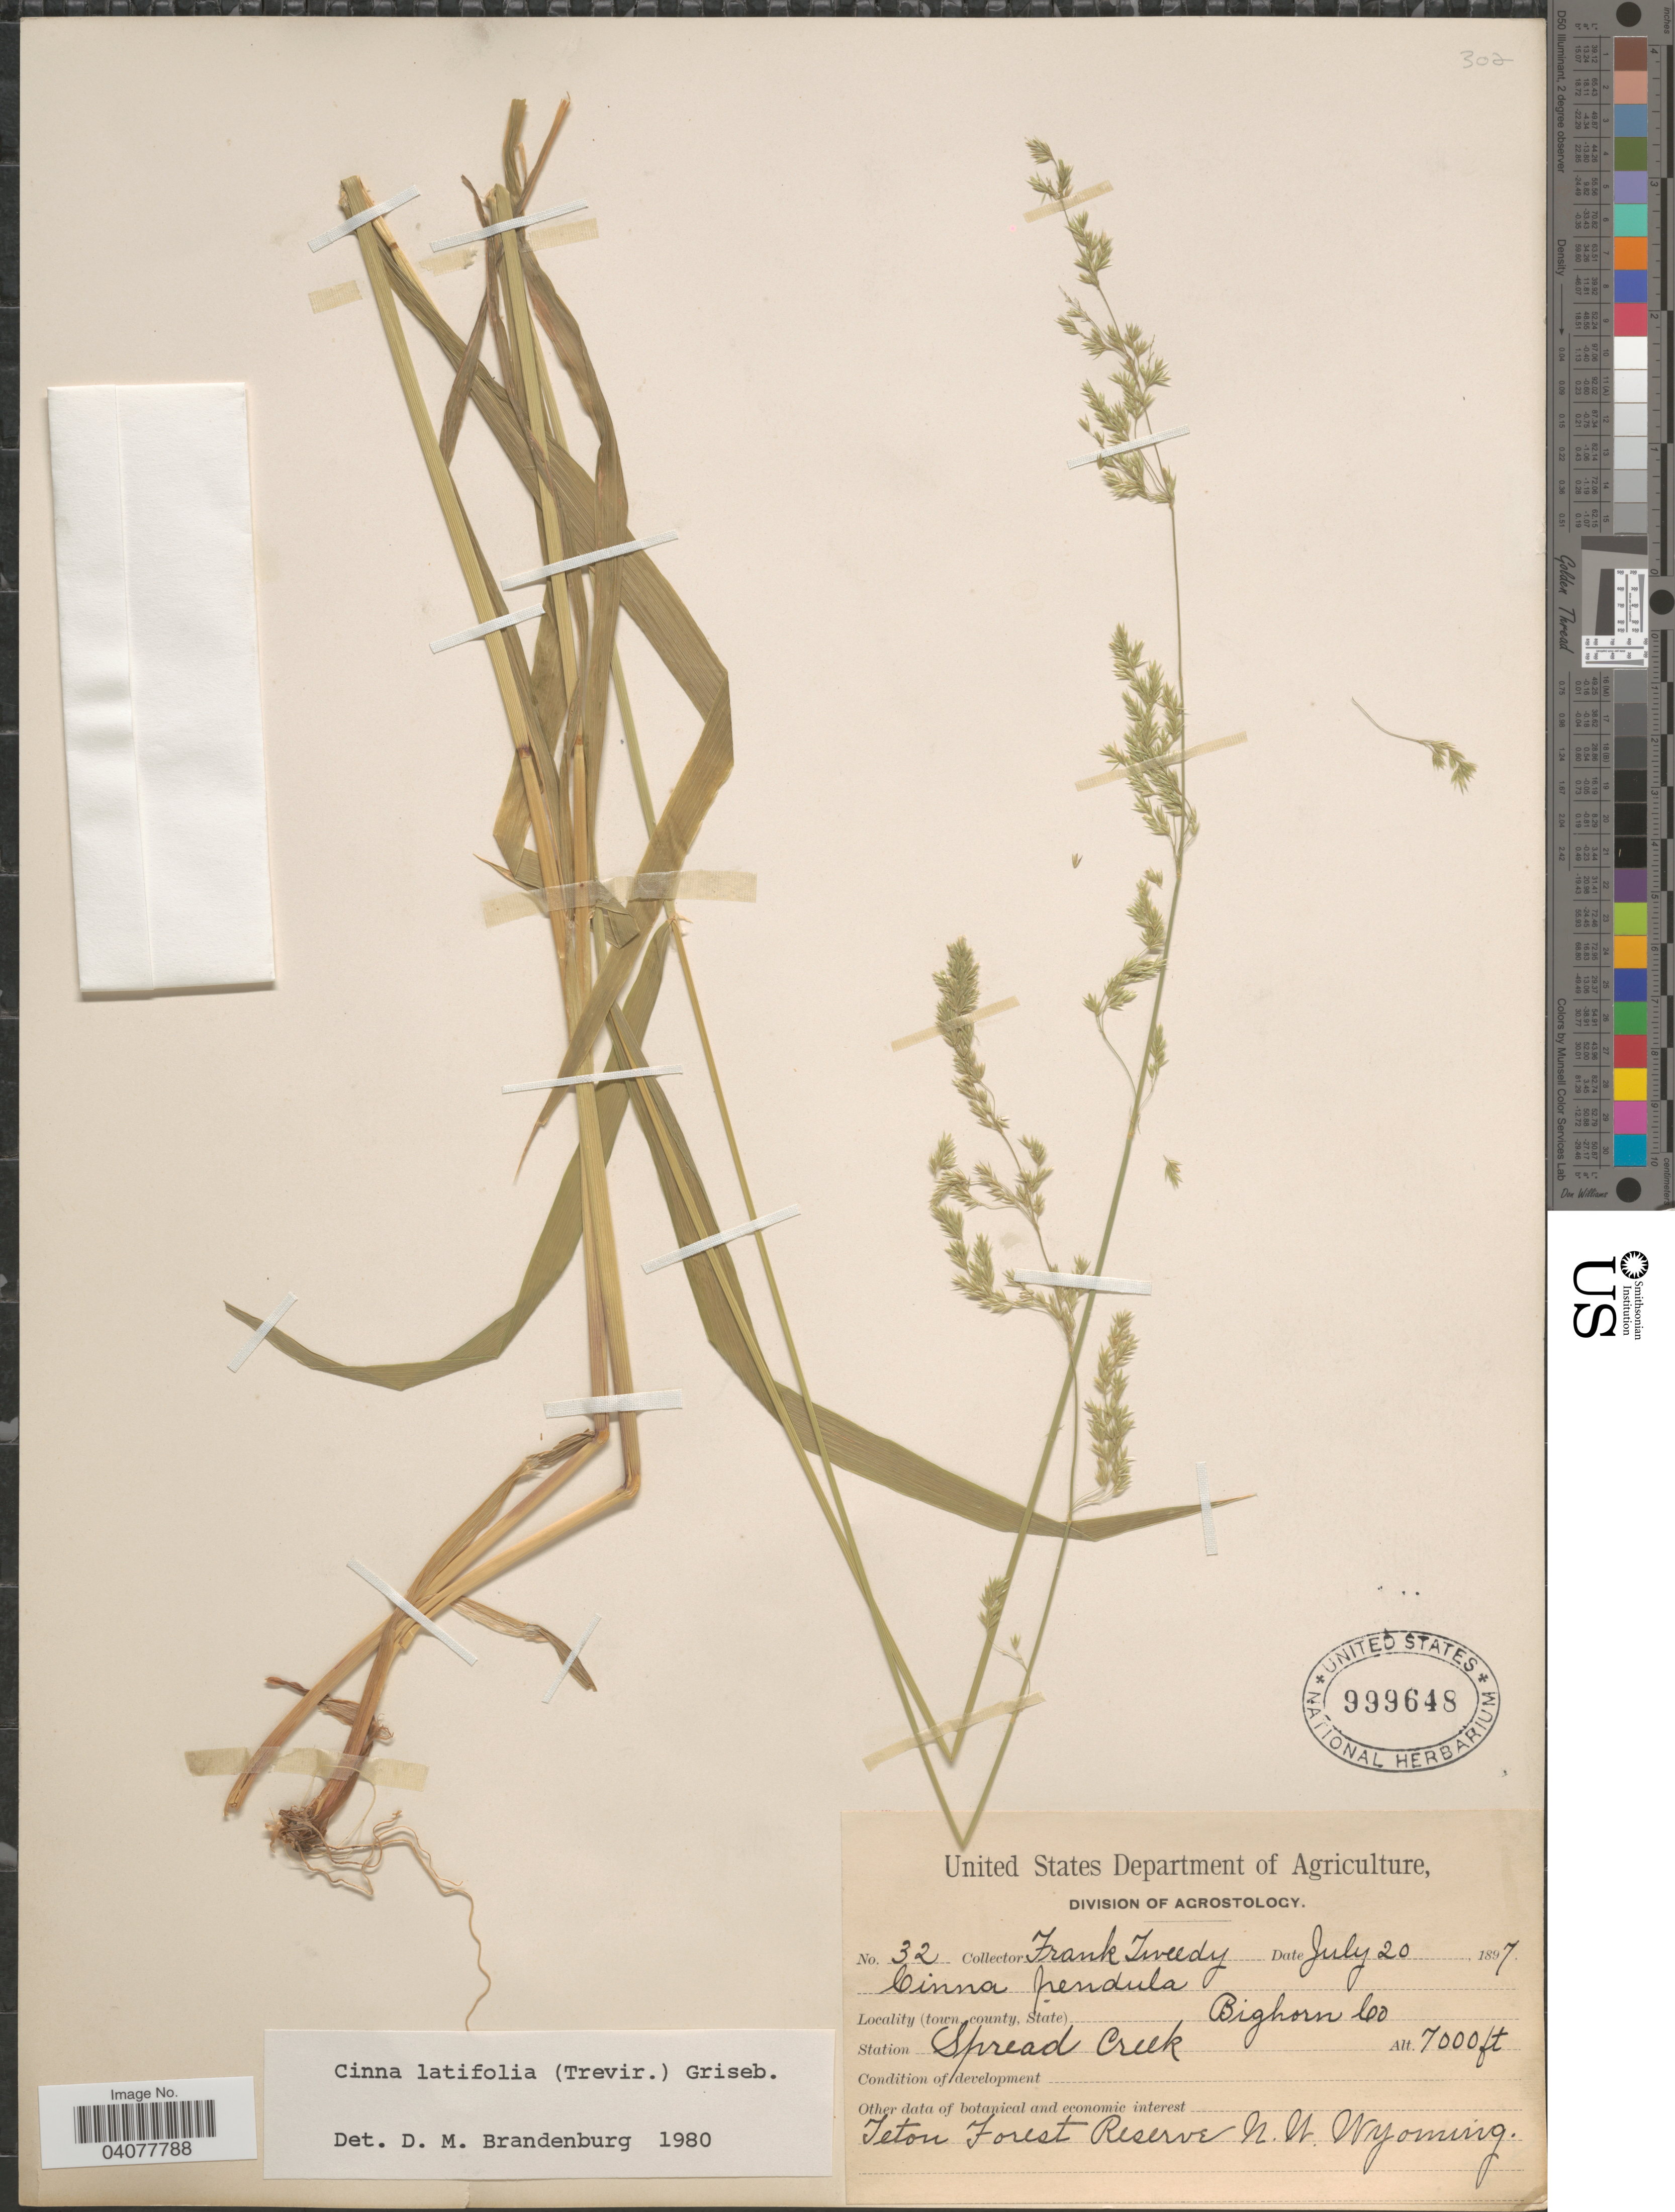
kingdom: Plantae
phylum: Tracheophyta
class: Liliopsida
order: Poales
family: Poaceae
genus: Cinna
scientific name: Cinna latifolia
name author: (Trevir. ex Goeppert) Griseb.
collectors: F. Tweedy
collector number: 32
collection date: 1897-07-20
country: United States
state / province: Wyoming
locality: Bighorn Co. Station Spread Creek. Teton Forest Reserve N. W. Wyoming.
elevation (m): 213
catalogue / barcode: US 999648